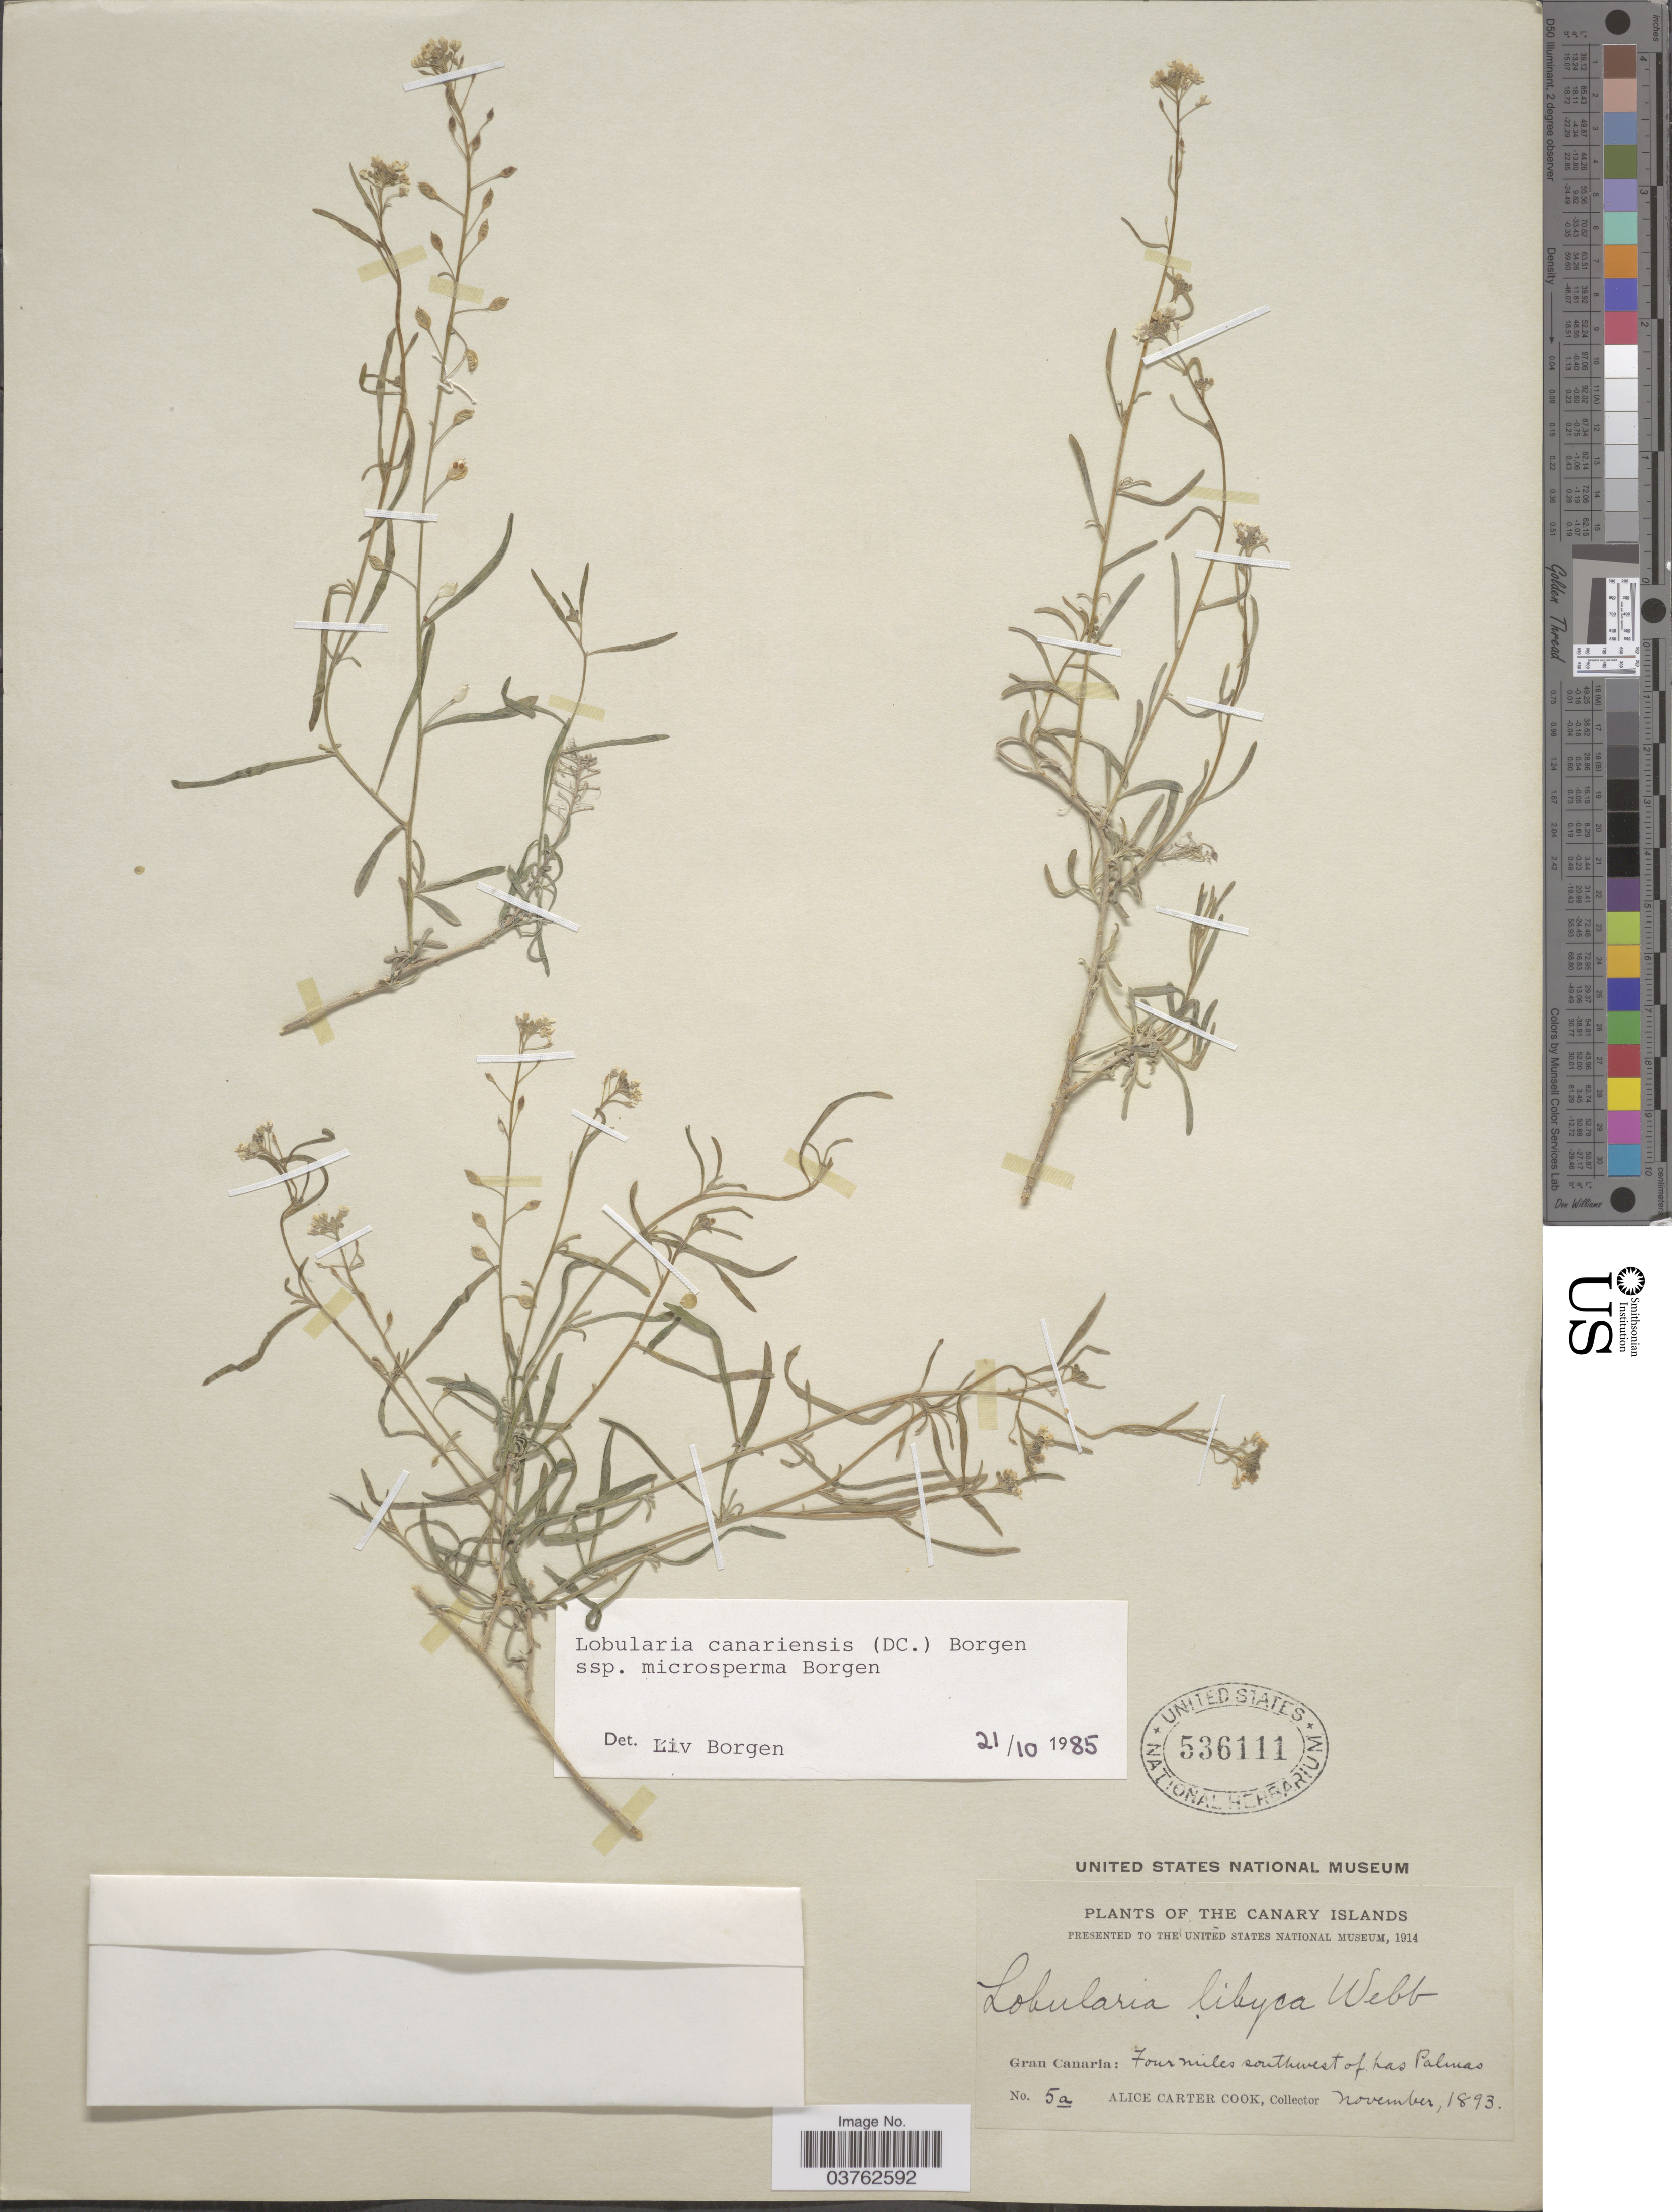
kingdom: Plantae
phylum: Tracheophyta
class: Magnoliopsida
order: Brassicales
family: Brassicaceae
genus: Lobularia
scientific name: Lobularia canariensis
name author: (DC.) L. Borgen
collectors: Alice C. Cook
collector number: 5a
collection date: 1893-11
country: Spain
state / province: Canarias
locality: The Canary Islands. Gran Canaria: Four miles southwest of Las Palmas.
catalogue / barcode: US 536111